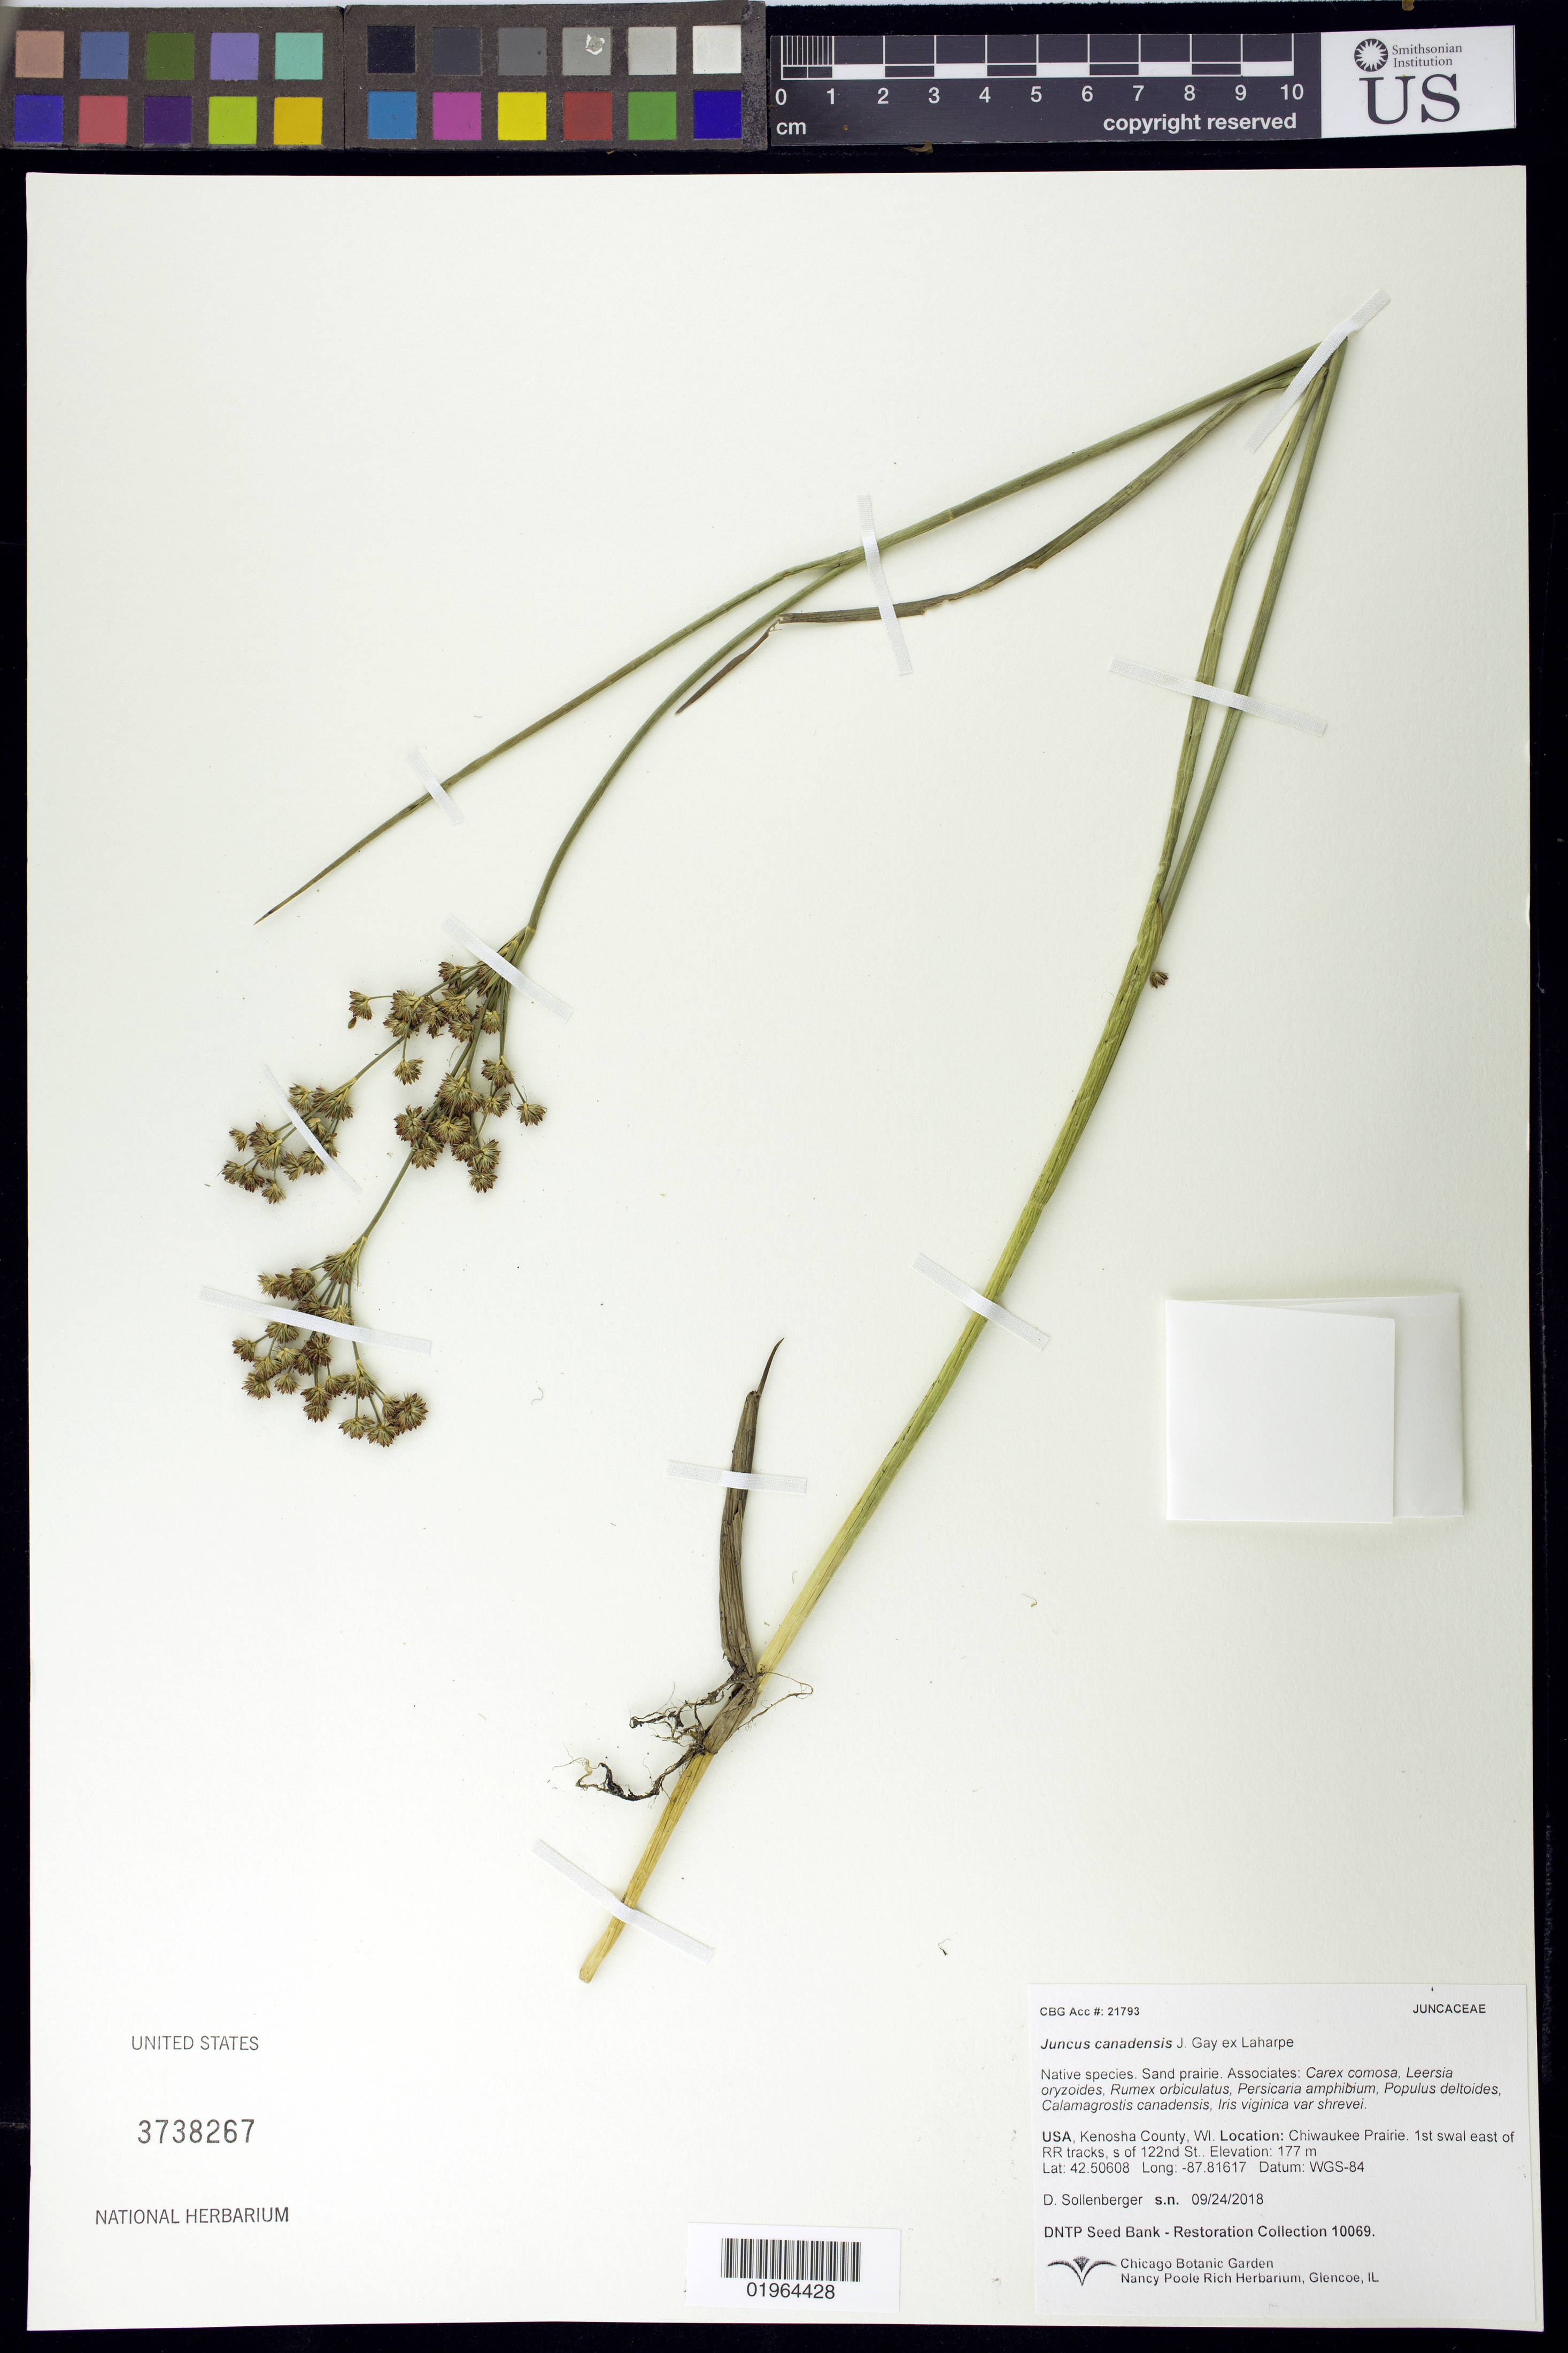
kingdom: Plantae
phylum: Tracheophyta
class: Liliopsida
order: Poales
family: Juncaceae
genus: Juncus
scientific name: Juncus canadensis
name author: J. Gay ex Laharpe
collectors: D. Sollenberger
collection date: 2018-09-24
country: United States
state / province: Wisconsin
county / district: Kenosha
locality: Chiwaukee Prairie, 1st swal east of RR tracks, S of 122nd St.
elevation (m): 177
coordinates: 42.50608, -87.81617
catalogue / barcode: US 3738267